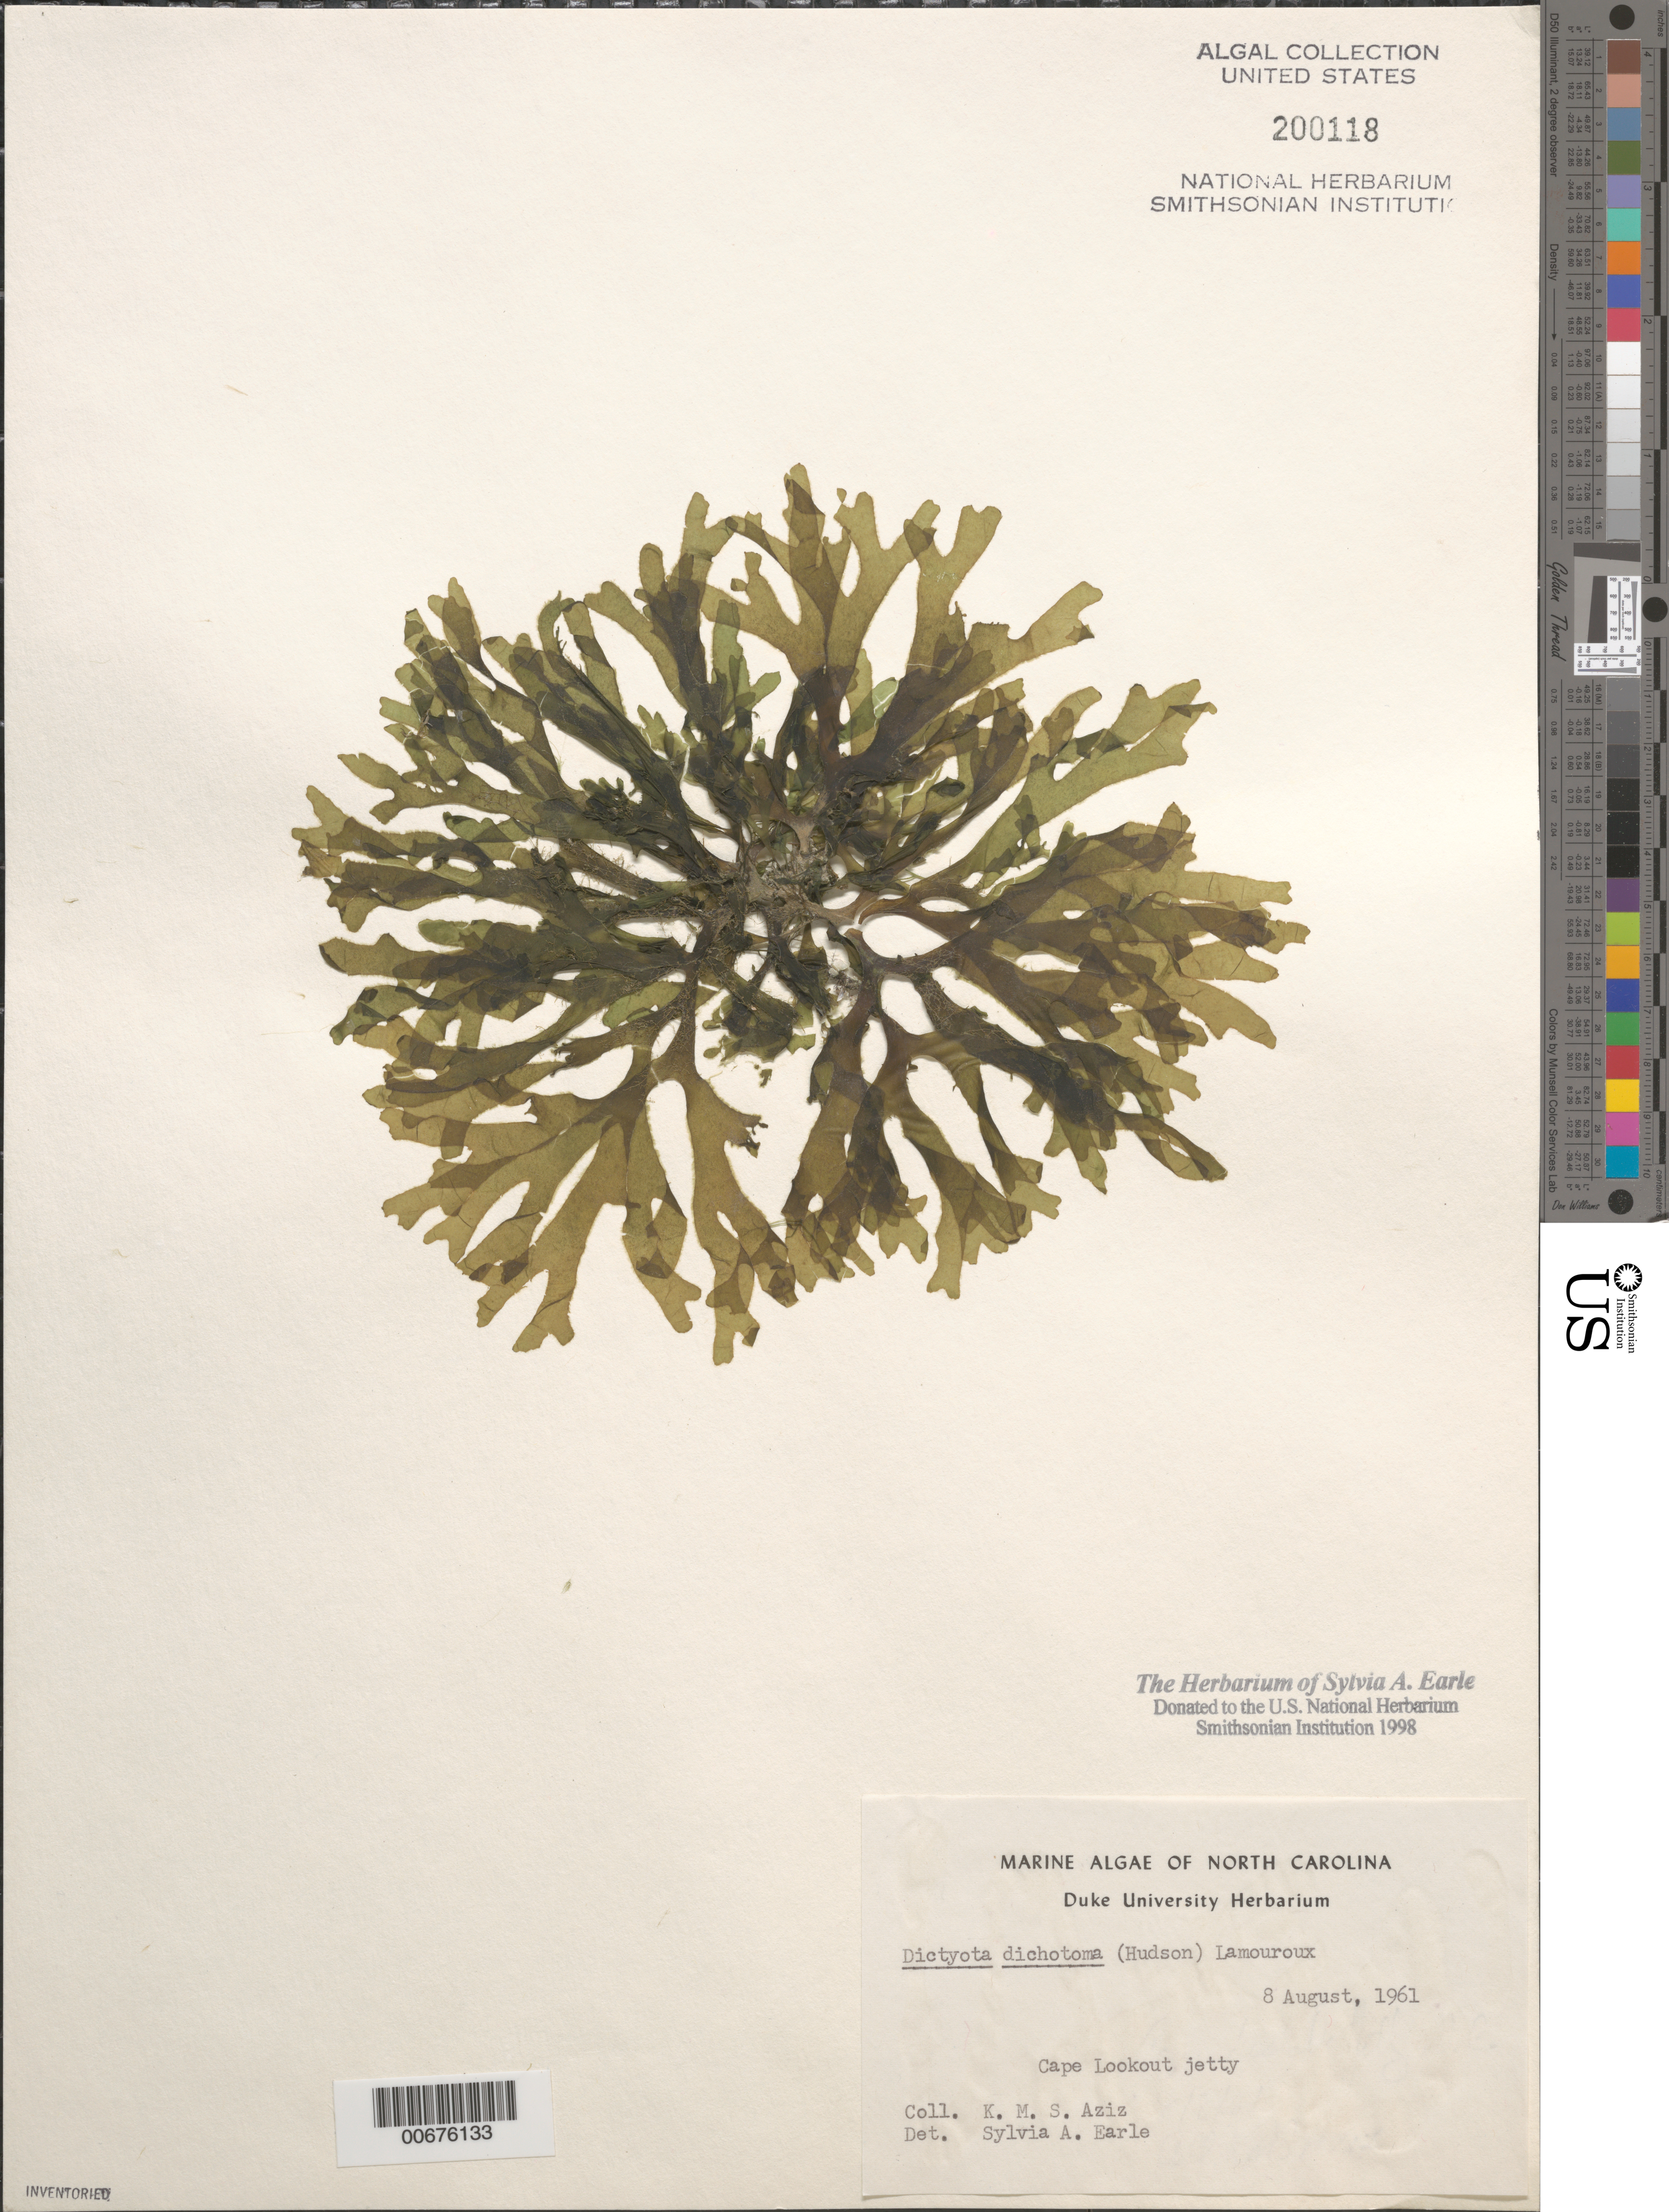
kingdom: Chromista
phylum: Ochrophyta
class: Phaeophyceae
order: Dictyotales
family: Dictyotaceae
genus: Dictyota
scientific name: Dictyota dichotoma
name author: (Huds.) J.V.Lamouroux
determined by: Earle, S. A.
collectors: K. M. Aziz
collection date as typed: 08 Aug 1961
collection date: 1961-08-08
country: United States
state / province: North Carolina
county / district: Carteret County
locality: Cape Lookout jetty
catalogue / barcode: US 200118